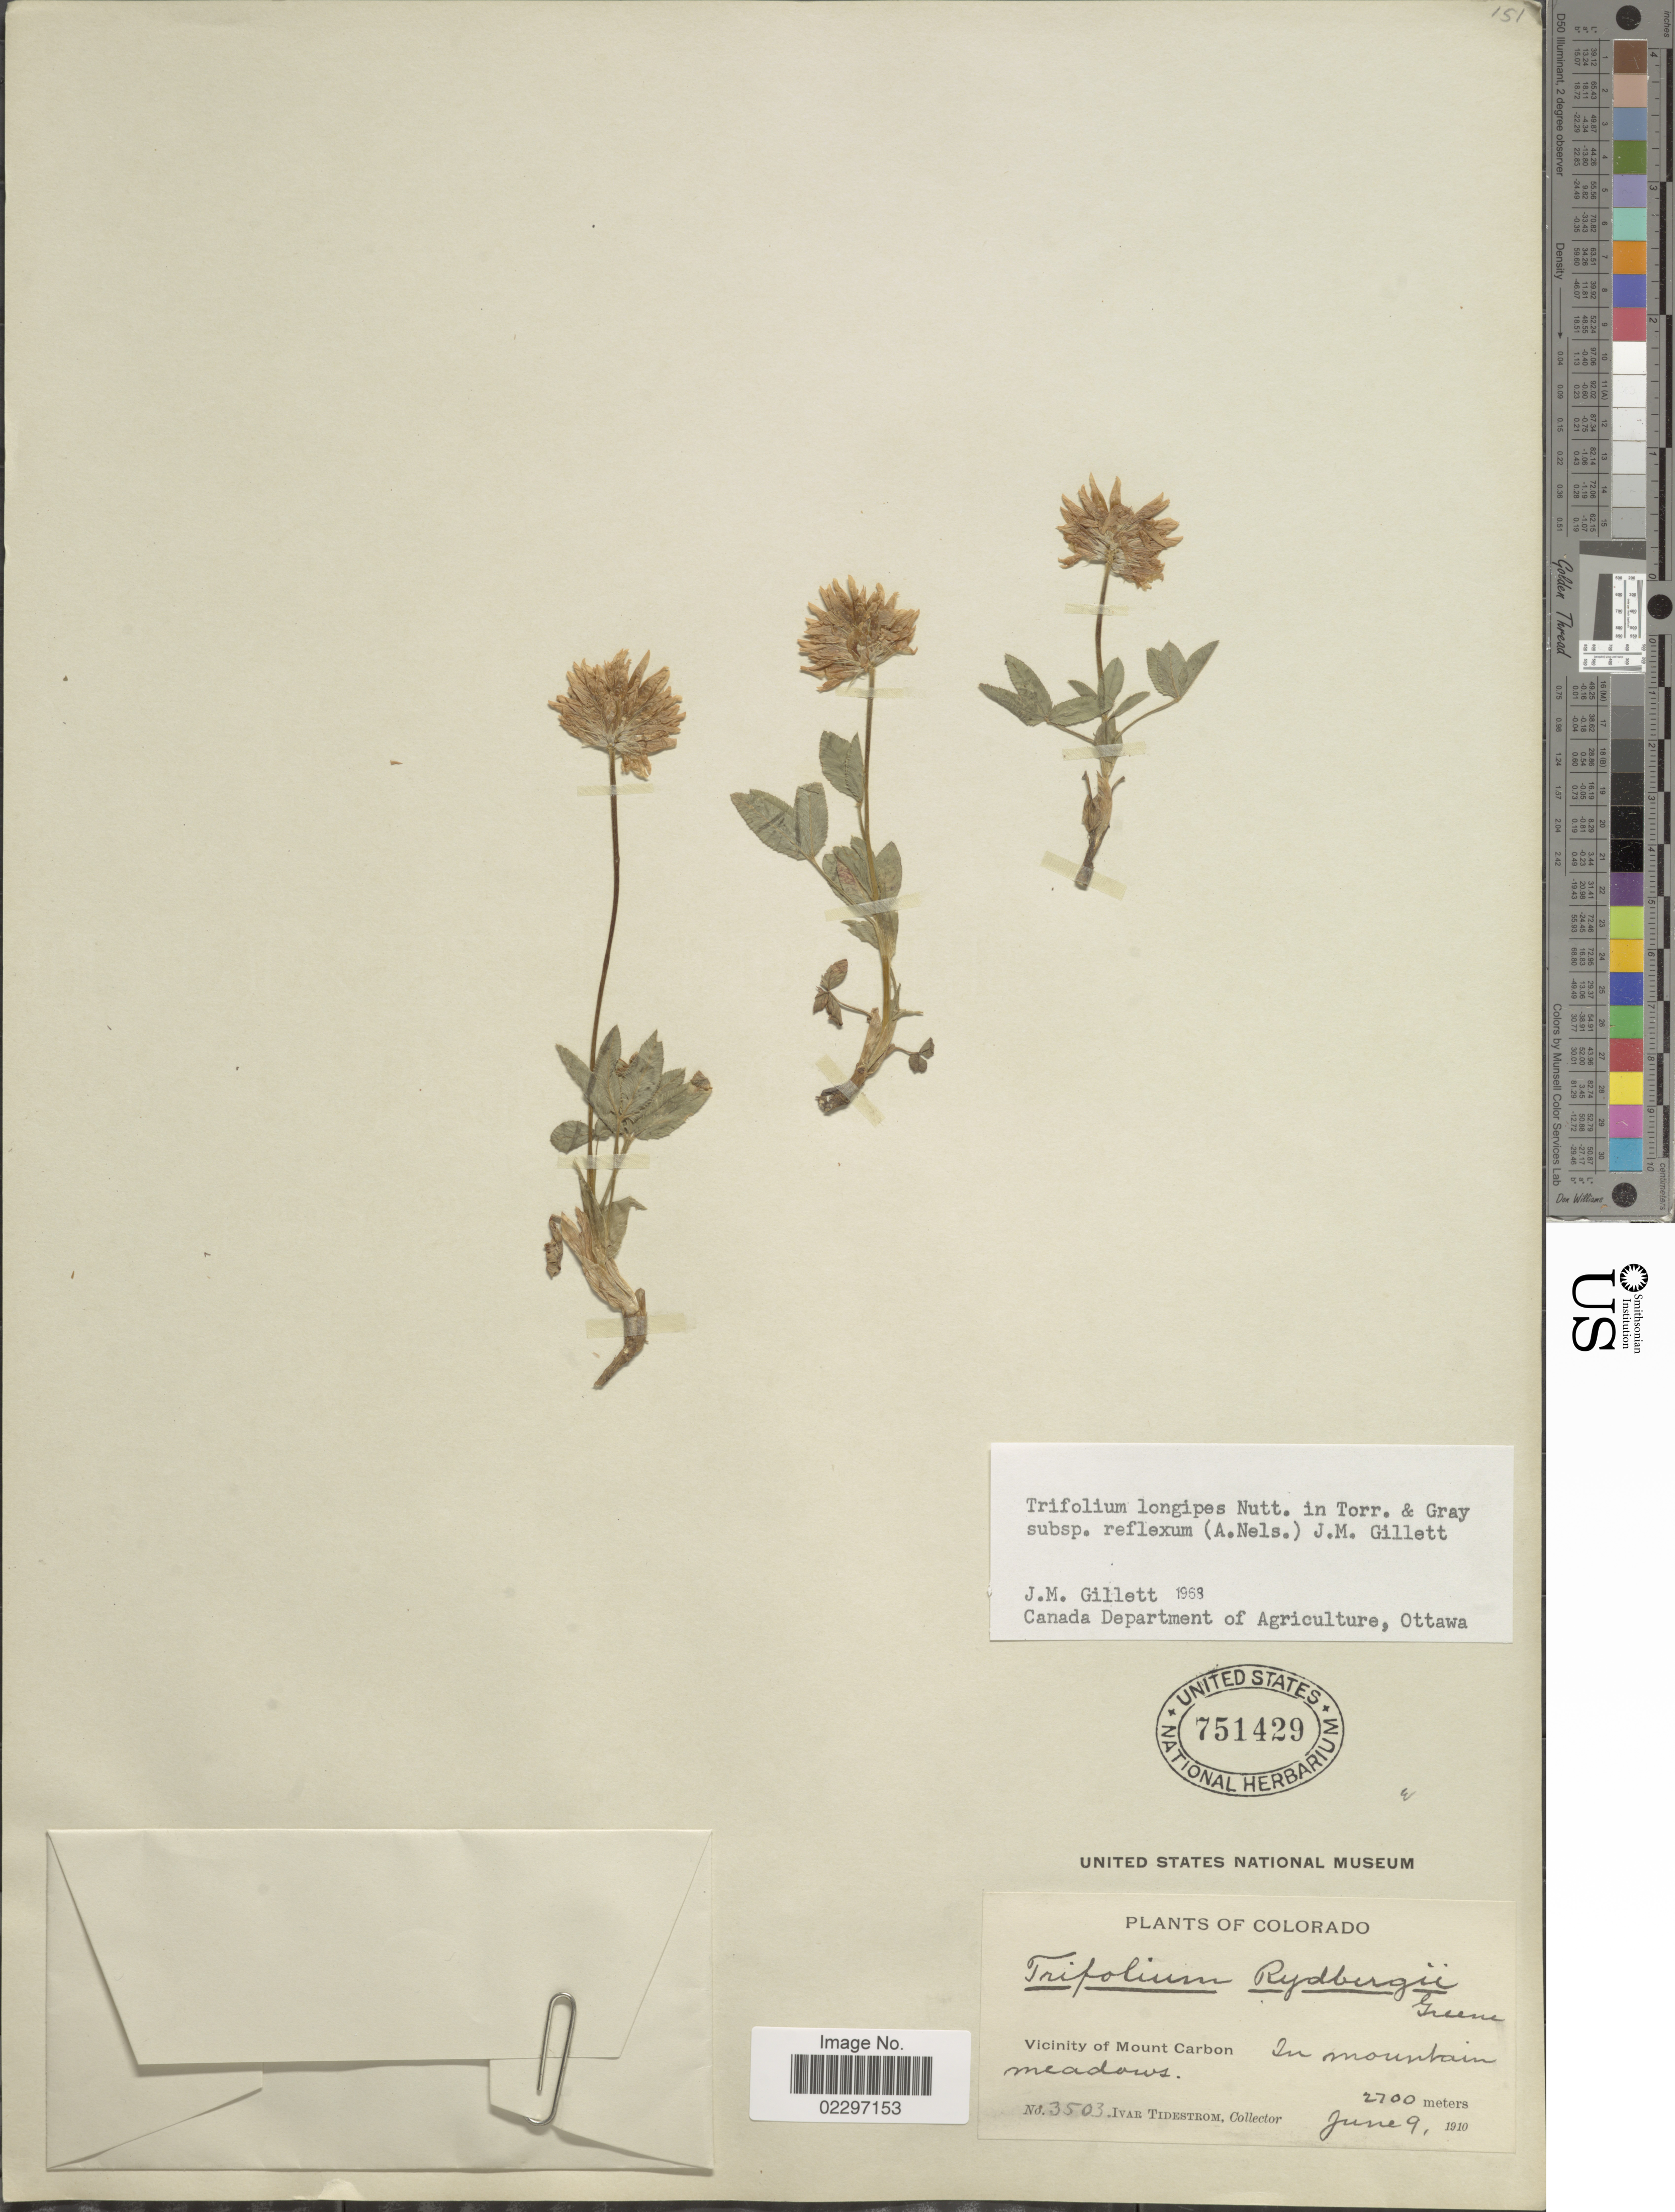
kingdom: Plantae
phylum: Tracheophyta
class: Magnoliopsida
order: Fabales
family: Fabaceae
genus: Trifolium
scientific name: Trifolium longipes subsp. reflexum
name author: (A. Nelson) J.M. Gillet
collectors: I. F. Tidestrom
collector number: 3503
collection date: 1910-06-09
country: United States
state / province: Colorado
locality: Vicinity of Mount Carbon. In mountain meadows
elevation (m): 2700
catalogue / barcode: US 751429